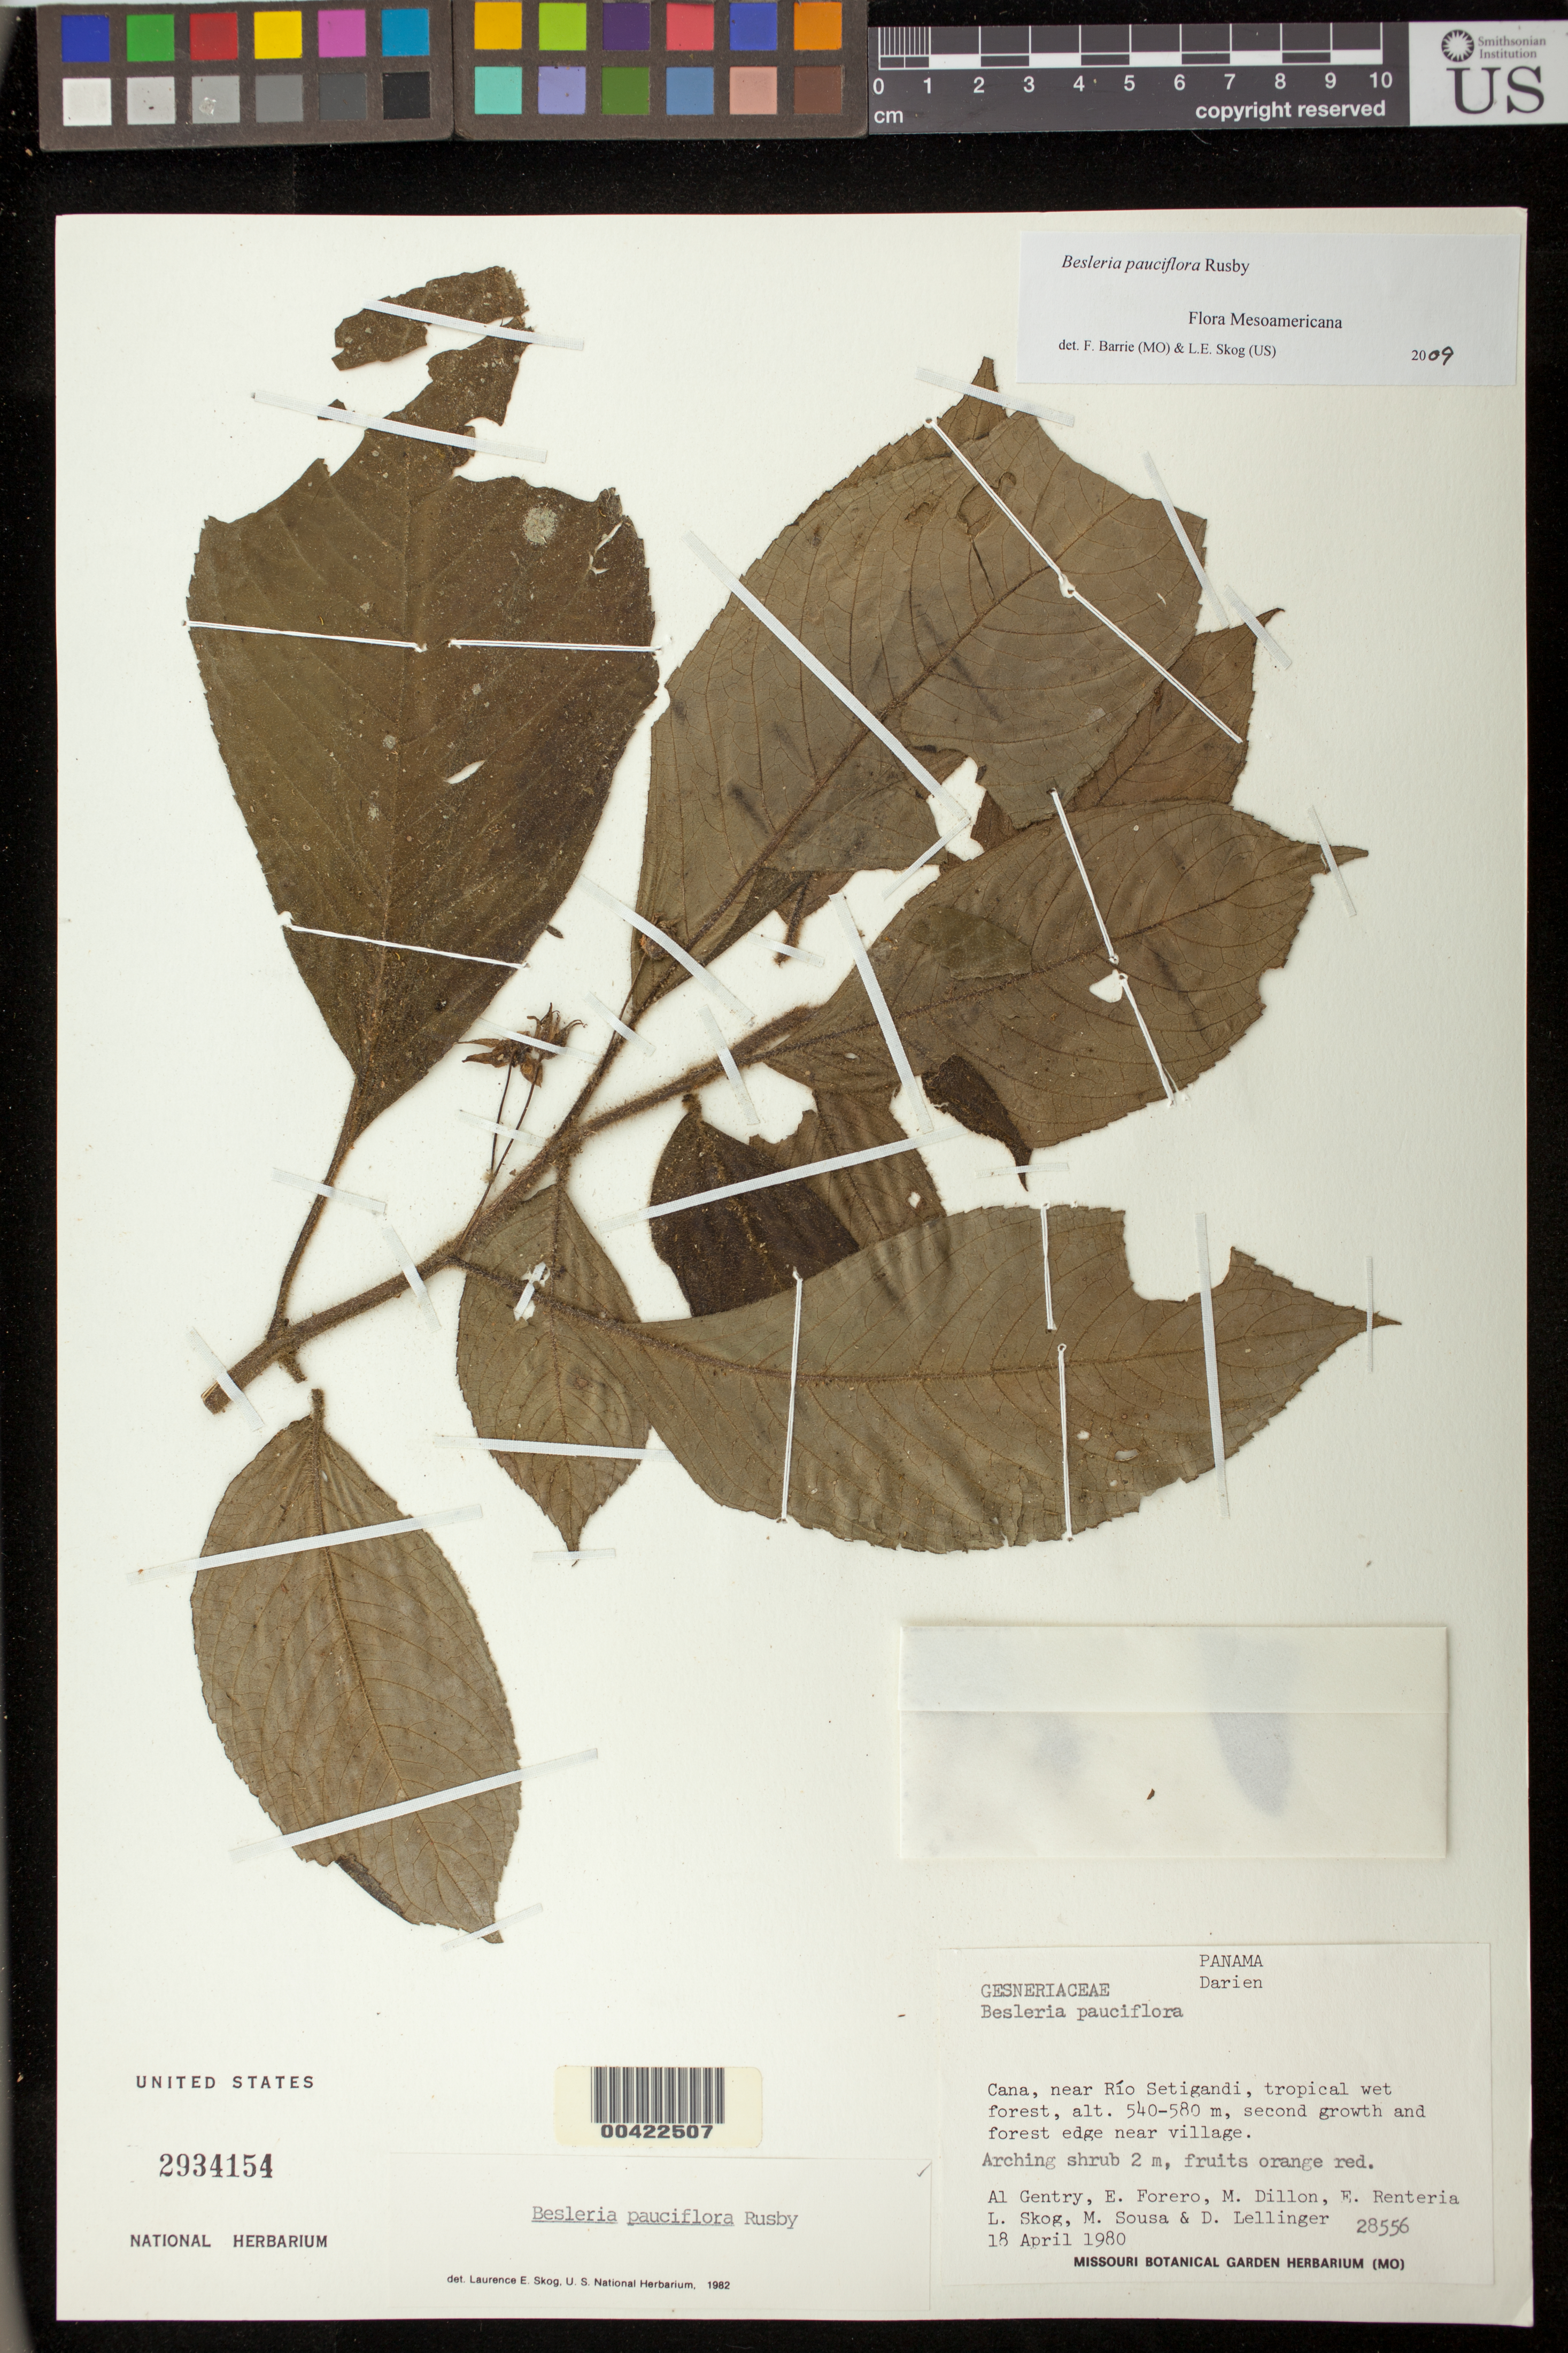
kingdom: Plantae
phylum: Tracheophyta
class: Magnoliopsida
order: Lamiales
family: Gesneriaceae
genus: Besleria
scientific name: Besleria pauciflora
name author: Rusby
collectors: A. H. Gentry, E. Forero, M. O. Dillon, E. Renteria, L. E. Skog, M. Sousa & D. B. Lellinger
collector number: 28556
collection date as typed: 18 Apr 1980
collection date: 1980-04-18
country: Panama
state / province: Darién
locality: Cana, near Río Setigandi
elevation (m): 540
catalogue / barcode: US 2934154